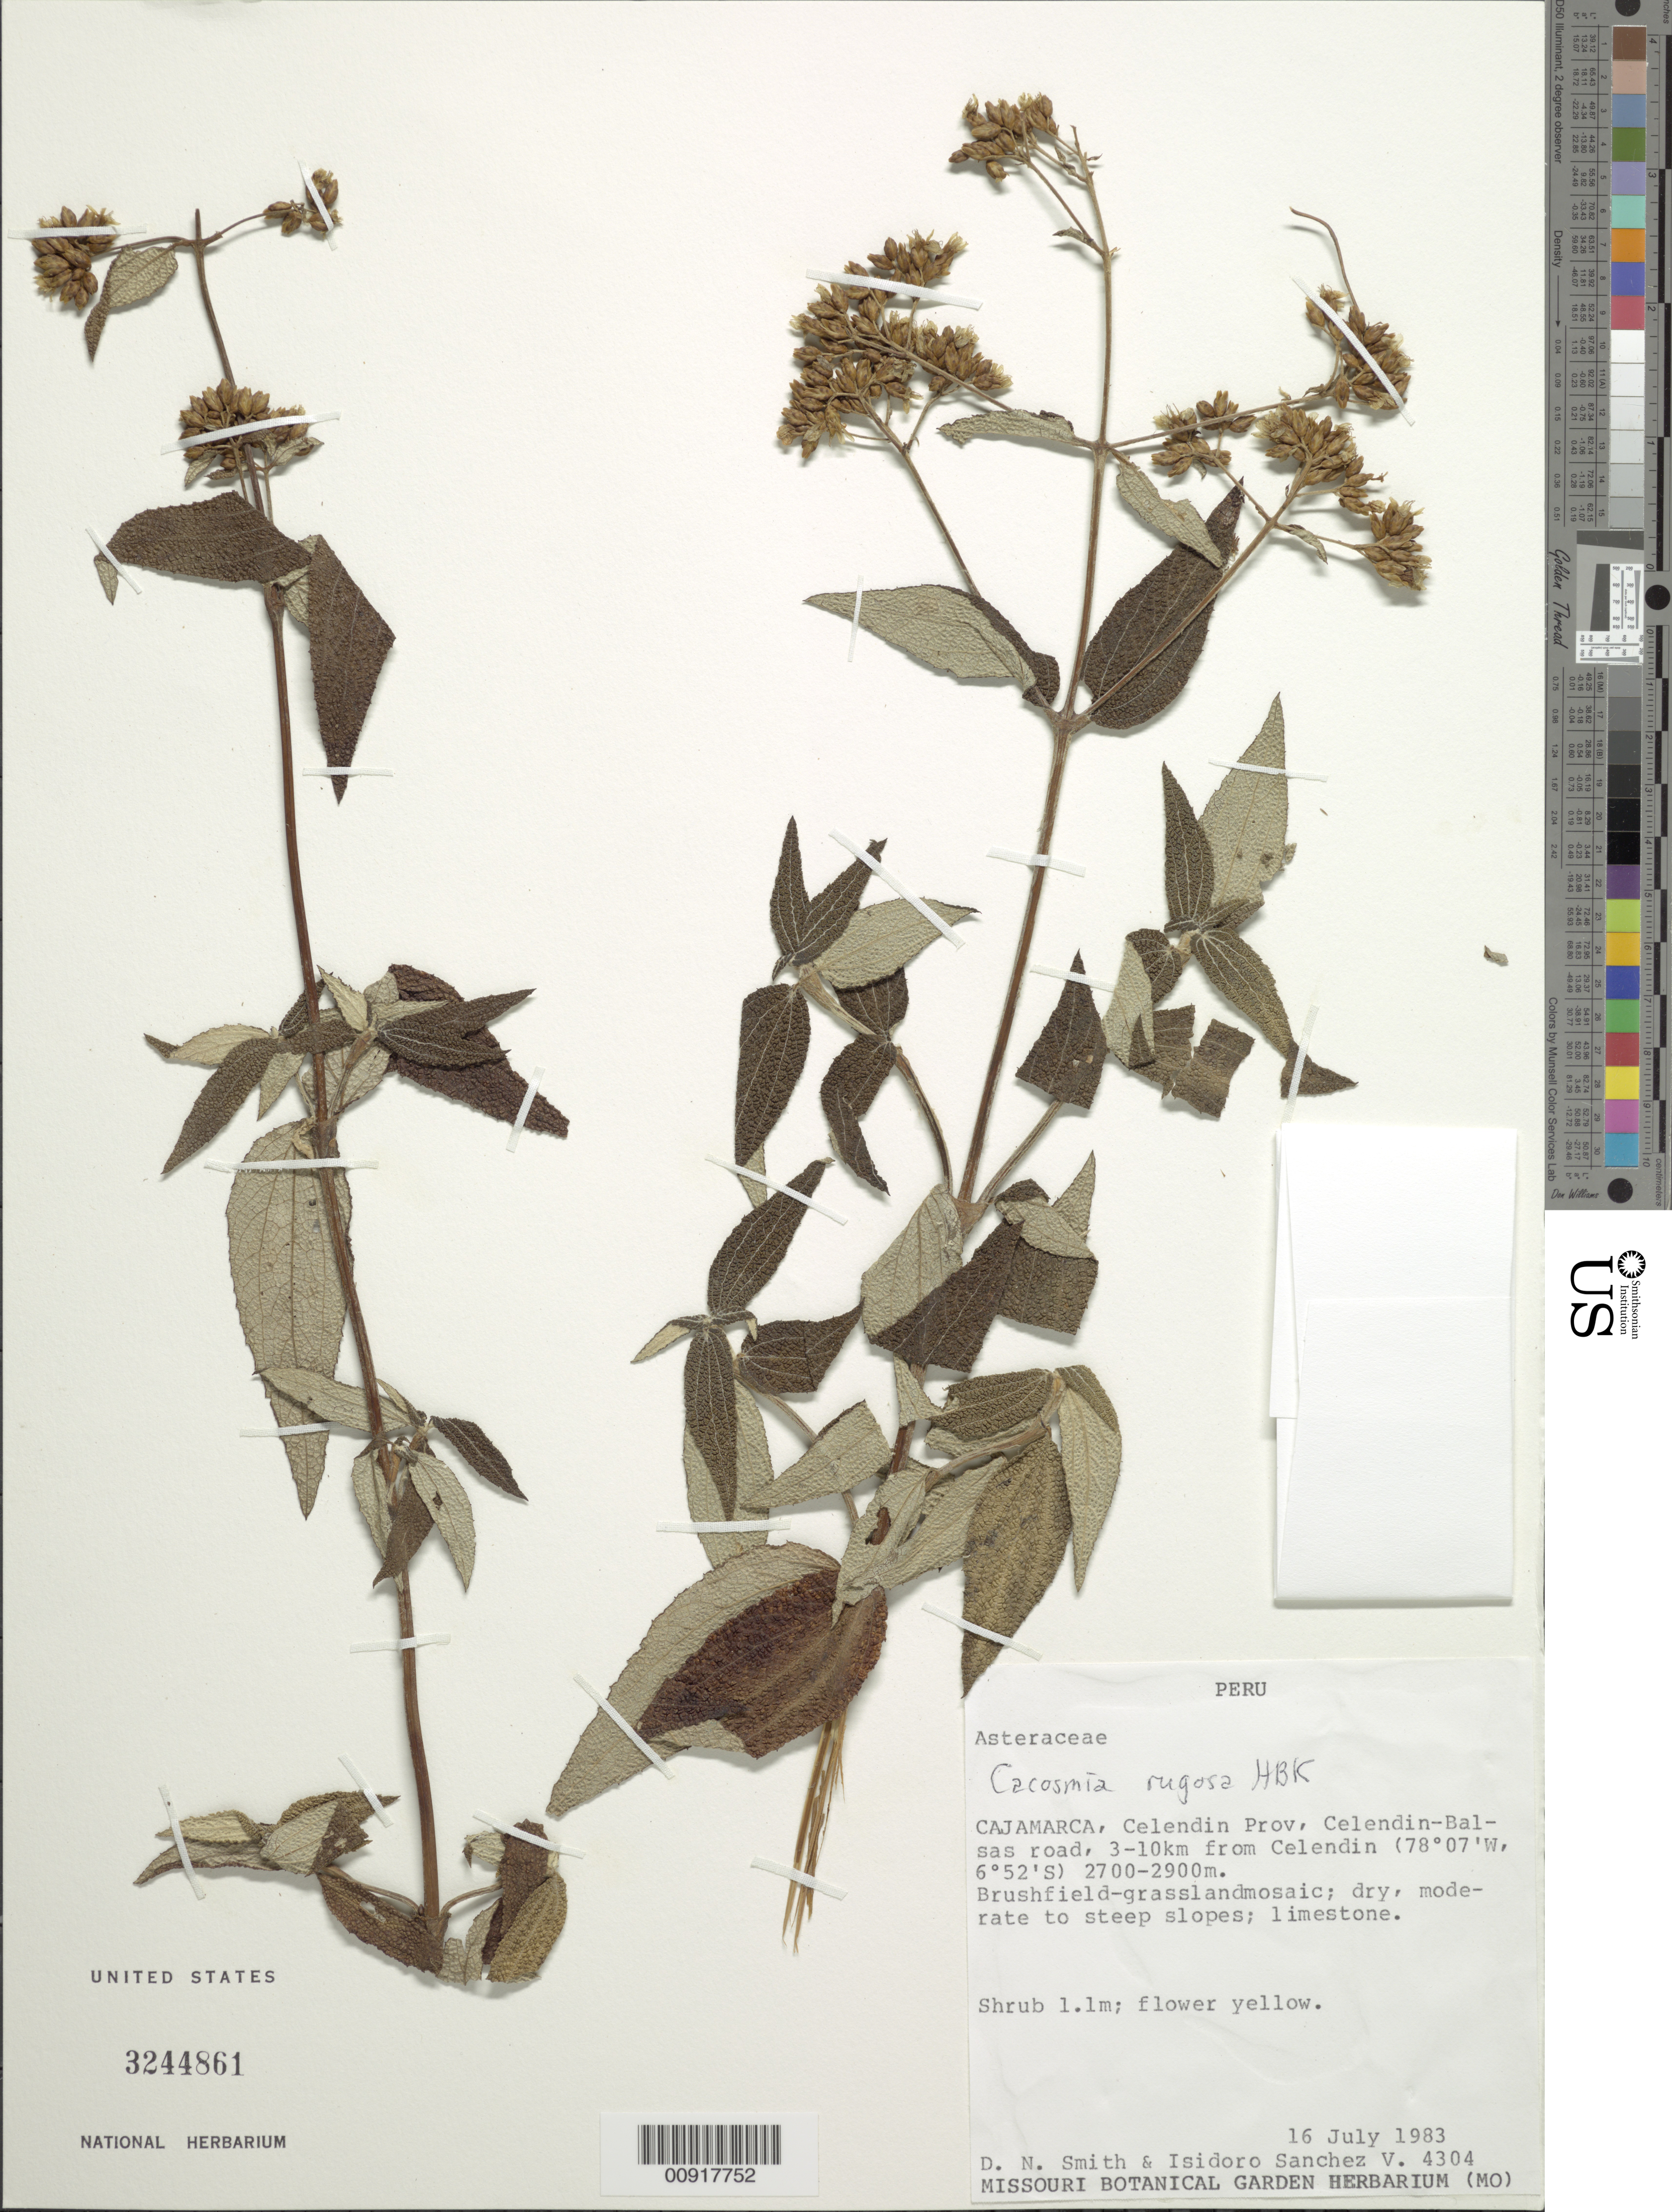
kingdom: Plantae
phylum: Tracheophyta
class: Magnoliopsida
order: Asterales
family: Asteraceae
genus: Cacosmia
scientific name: Cacosmia rugosa var. nivea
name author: Hieron.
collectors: D. Smith & I. M. Sánchez Vega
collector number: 4304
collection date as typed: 16 July 1983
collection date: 1983-07-16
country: Peru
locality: Prov. Celendin, Cajamarca, Celendin-Balsas road, 3-10 km from Celendin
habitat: Brusfield-grassland mosaic; dry, moderate to steep slopes; limestone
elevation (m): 2700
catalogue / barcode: US 3244861